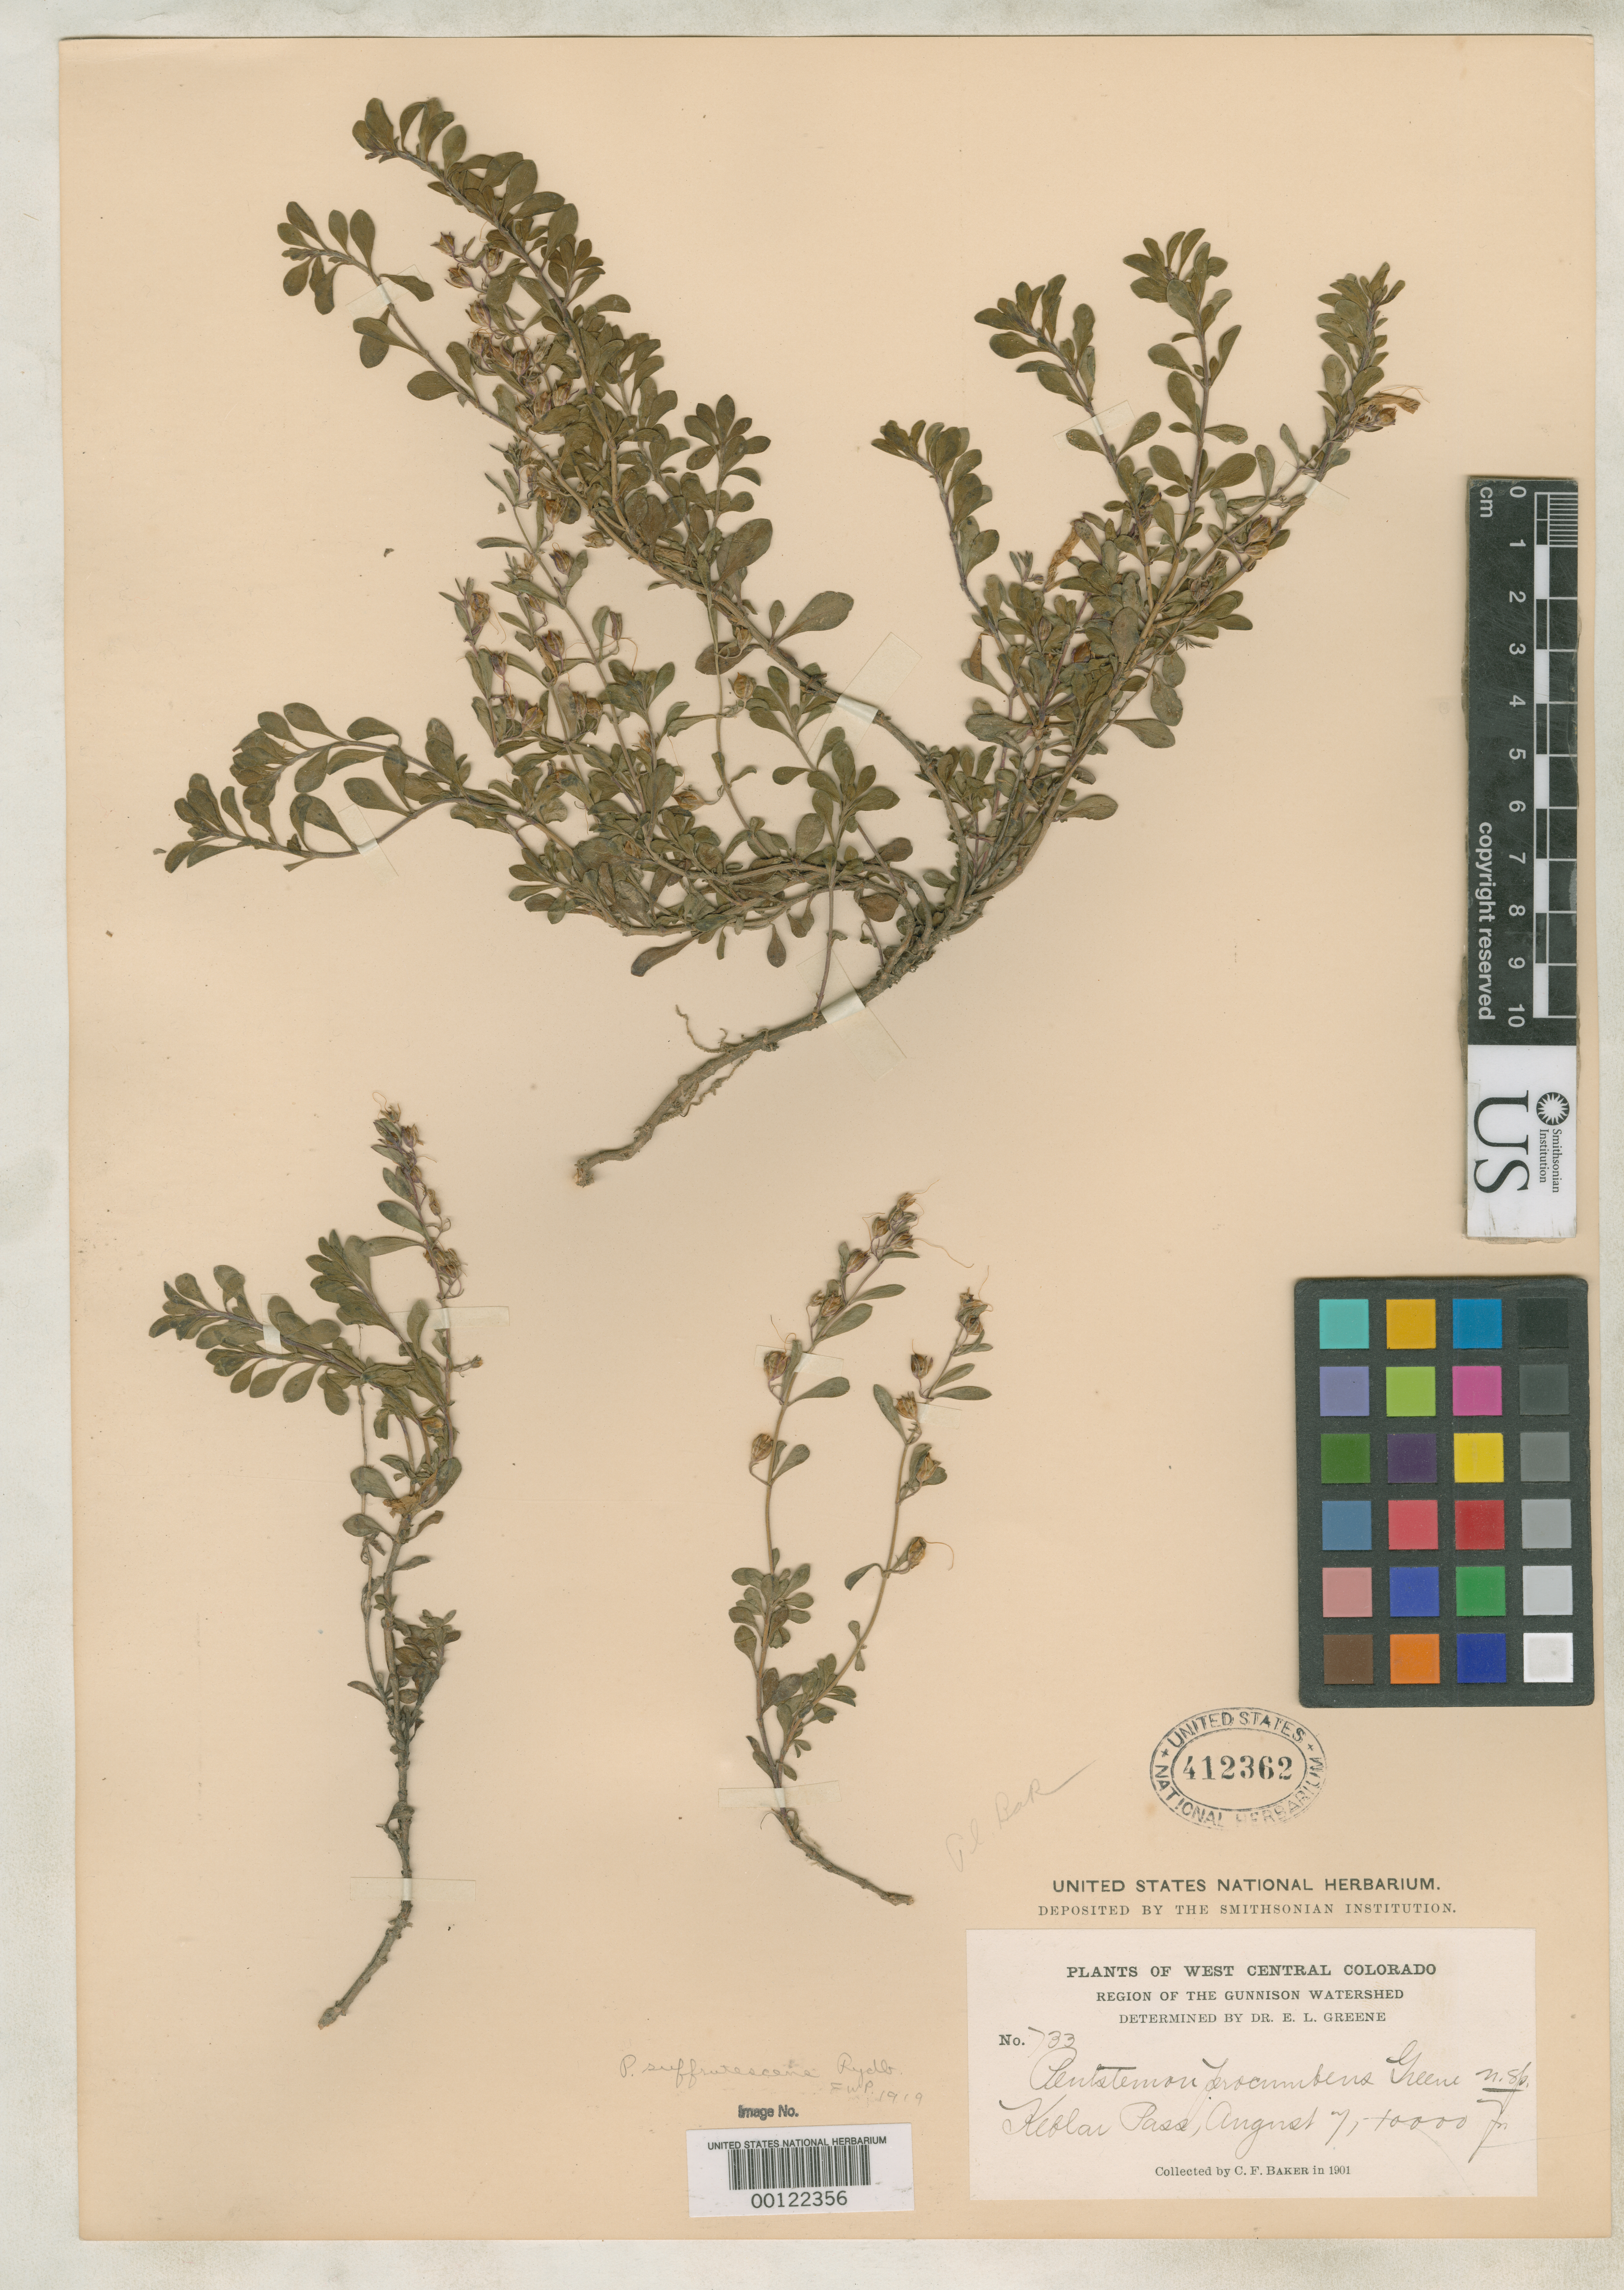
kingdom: Plantae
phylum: Tracheophyta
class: Magnoliopsida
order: Lamiales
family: Plantaginaceae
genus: Penstemon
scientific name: Penstemon procumbens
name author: Greene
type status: Isotype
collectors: C. F. Baker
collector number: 733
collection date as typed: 07 Aug 1901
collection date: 1901-08-07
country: United States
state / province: Colorado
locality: Keblar Pass.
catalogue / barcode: US 412362